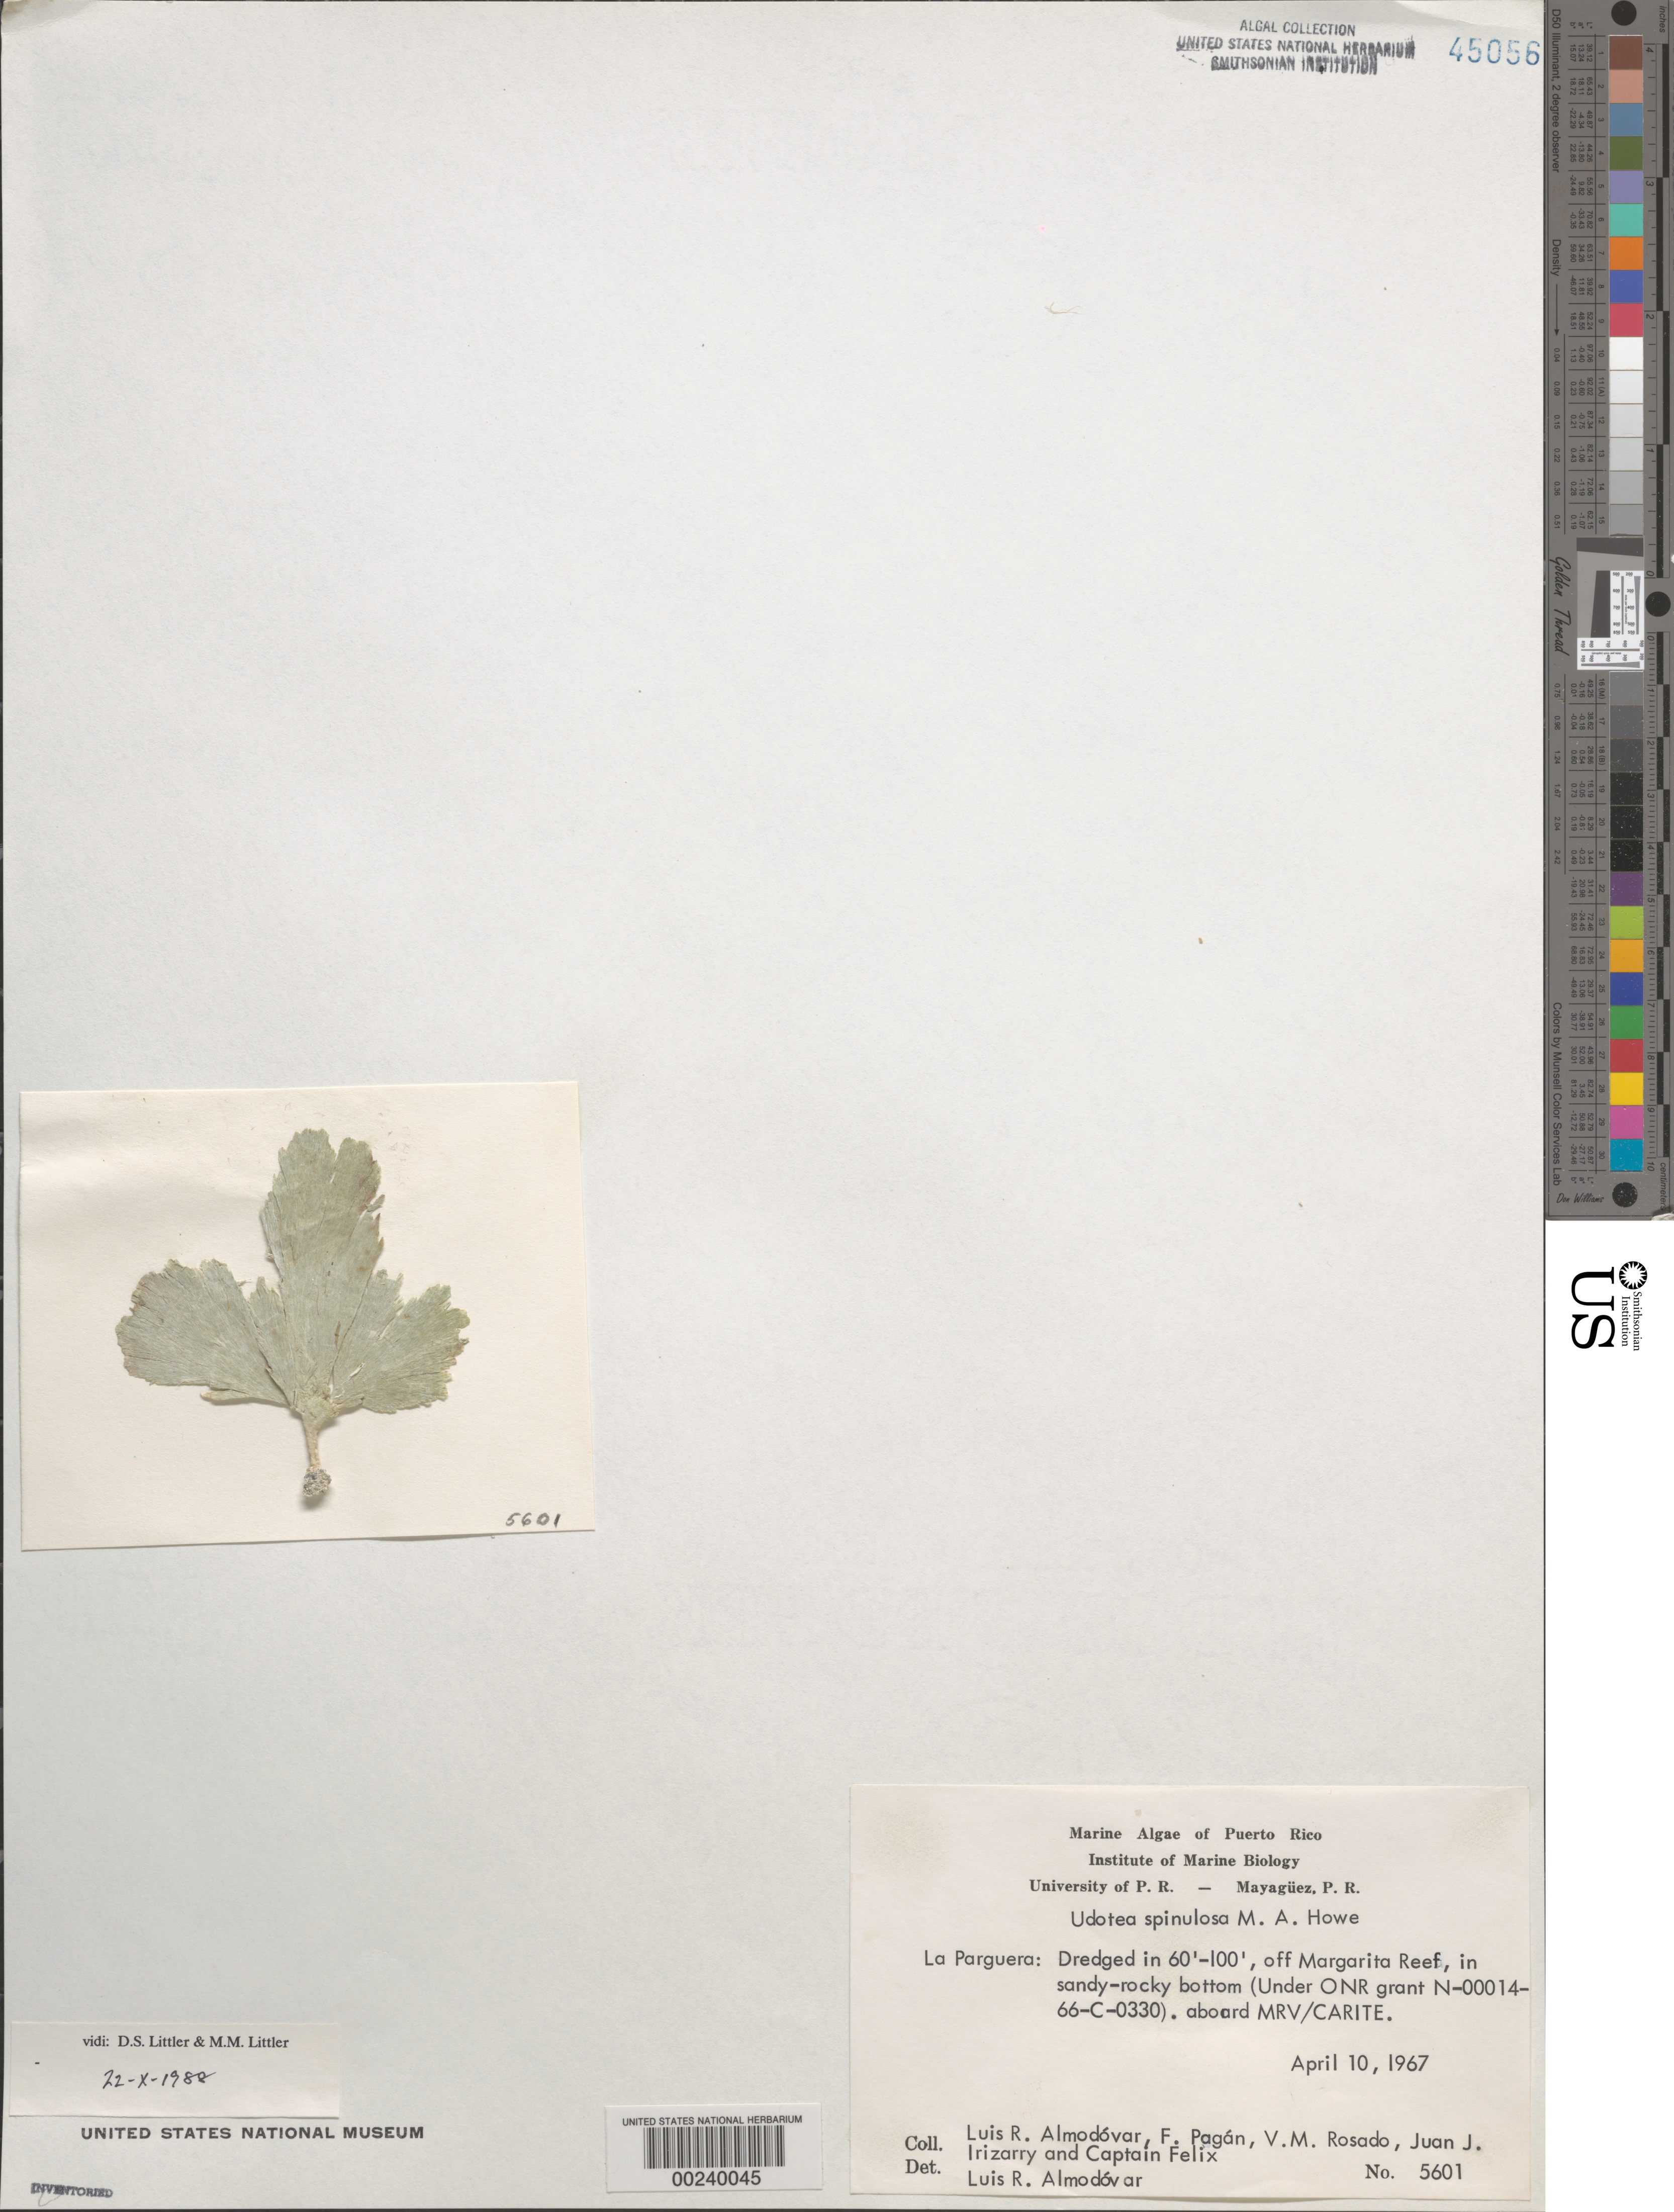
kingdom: Plantae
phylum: Chlorophyta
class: Ulvophyceae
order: Bryopsidales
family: Udoteaceae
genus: Udotea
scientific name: Udotea spinulosa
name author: M. Howe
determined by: Almodovar, L. R.; et al.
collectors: L. Almodovar, F. Pagan, V. Rosado, J. Irizarry & C. Felix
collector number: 5601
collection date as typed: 10 Apr 1967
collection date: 1967-04-10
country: Puerto Rico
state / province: Lajas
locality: La Parguera, off Margarita Reef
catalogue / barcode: US 45056